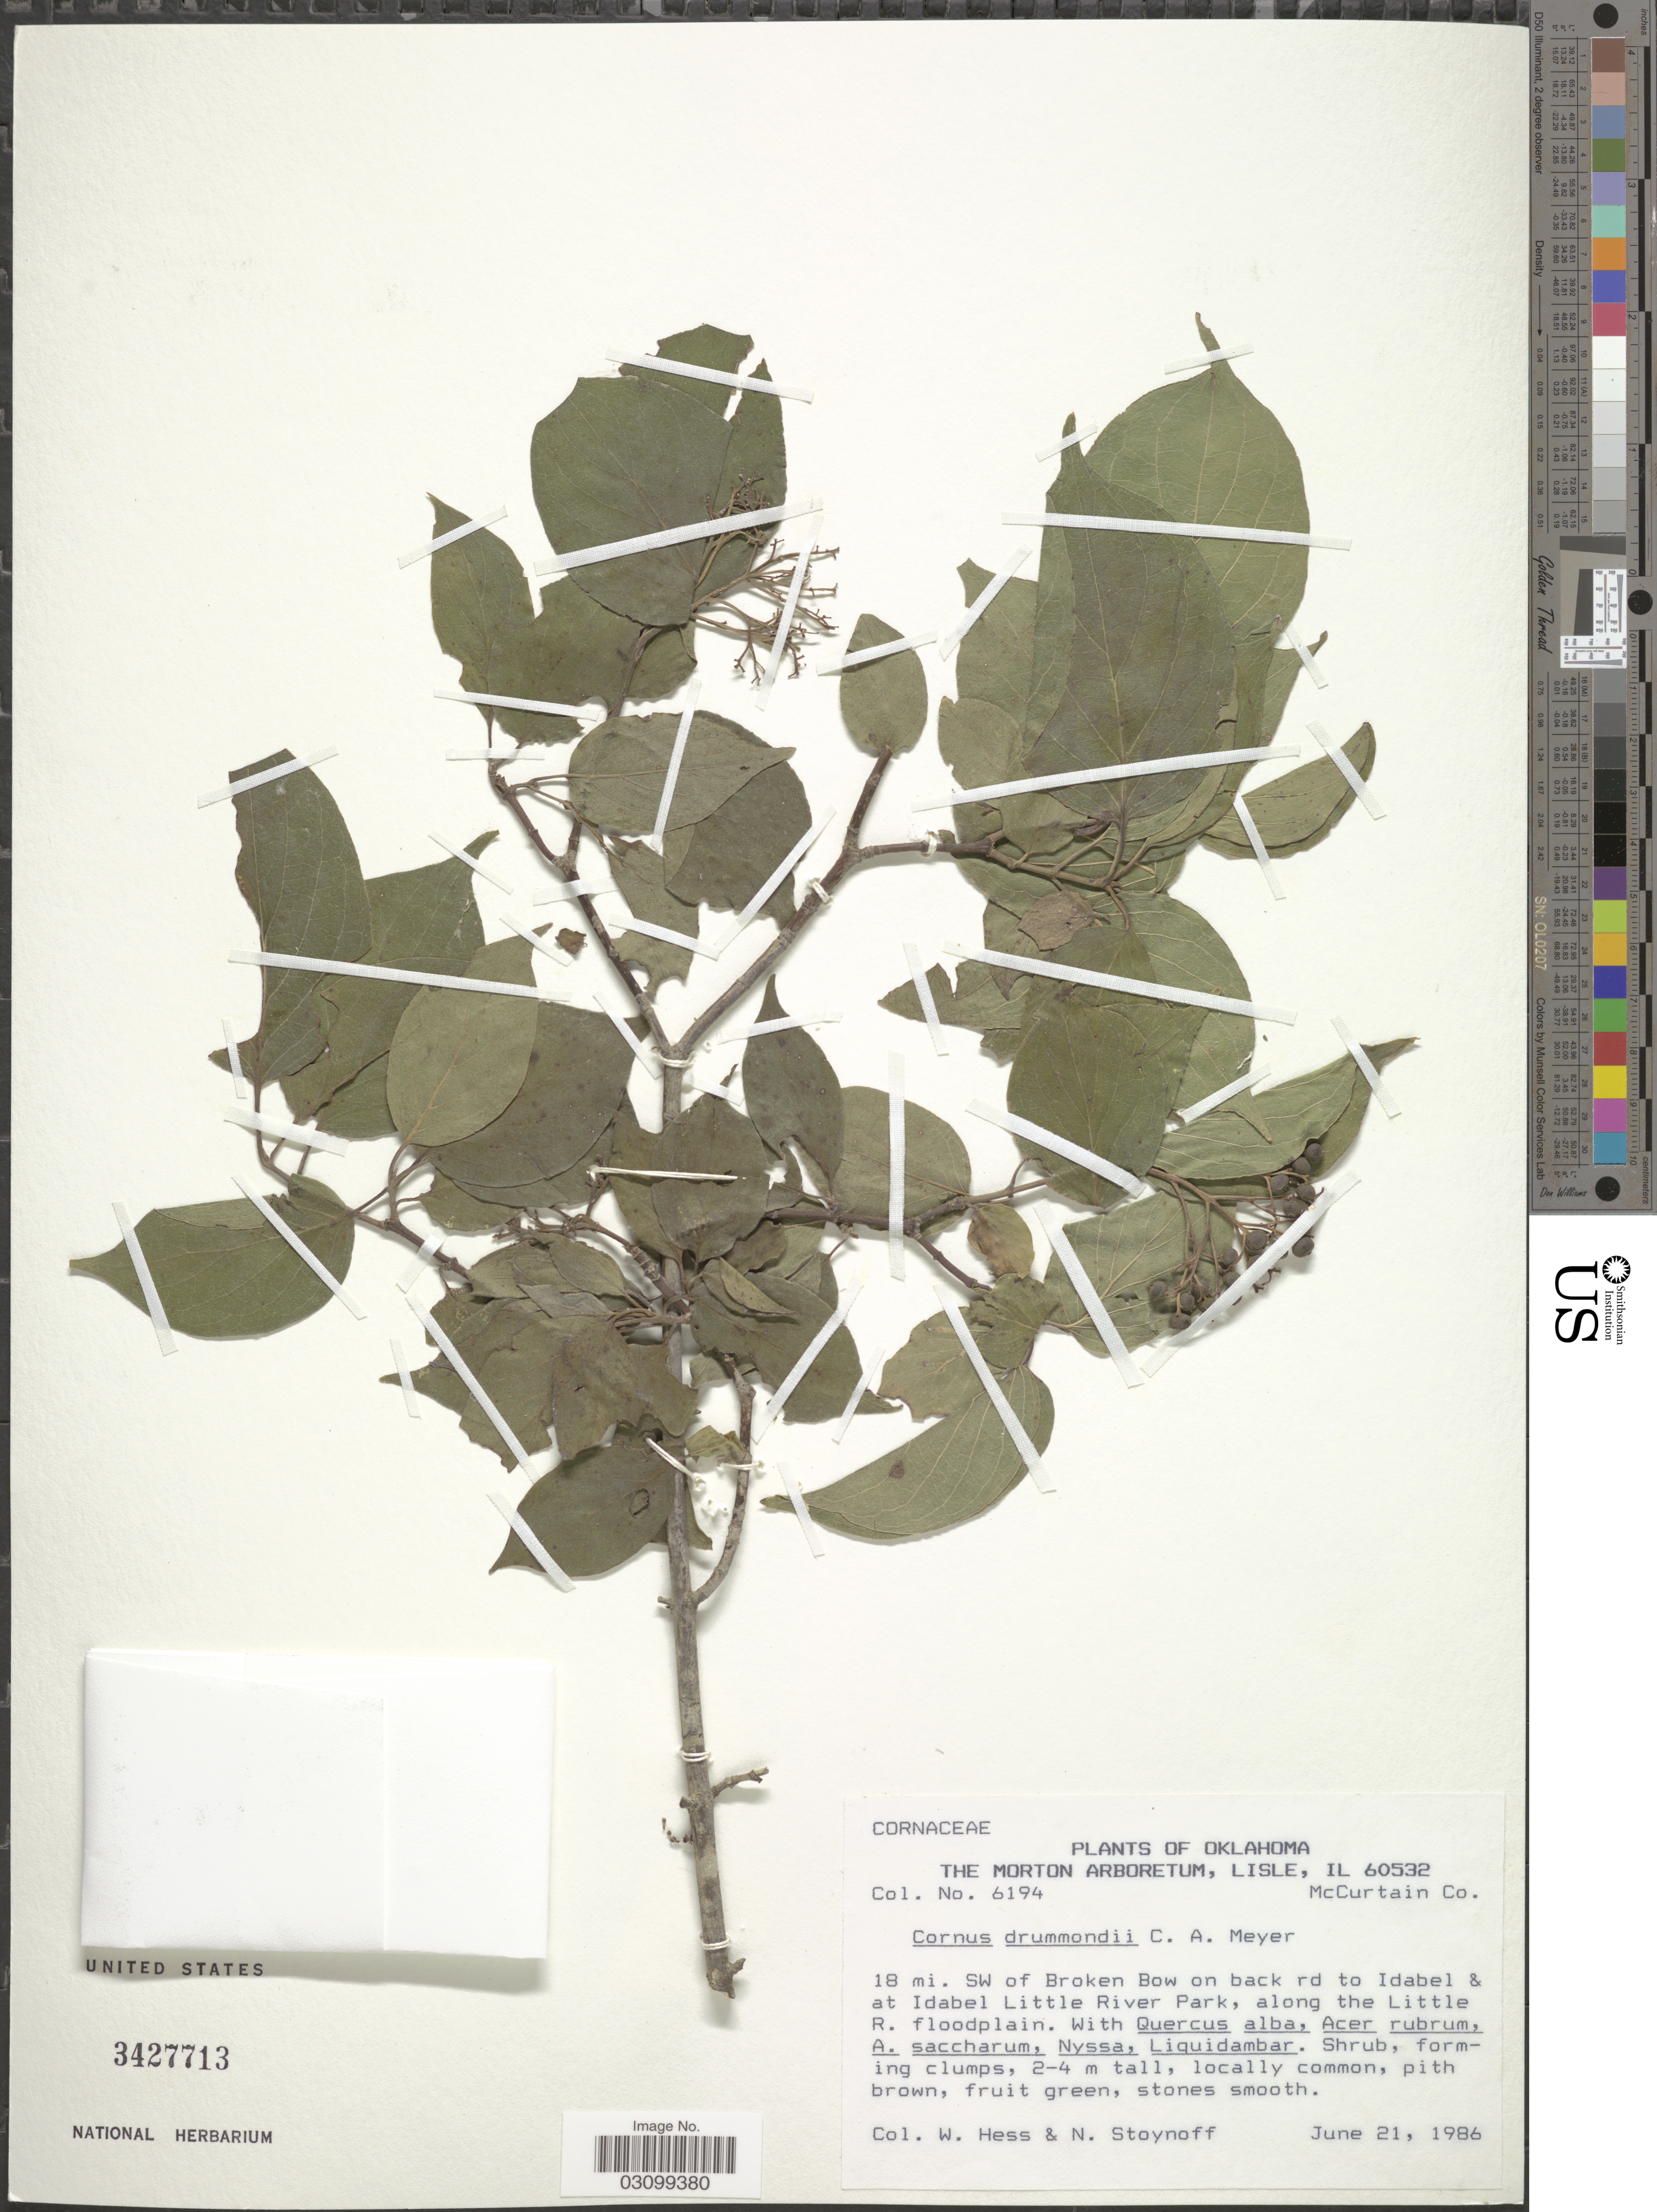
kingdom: Plantae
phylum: Tracheophyta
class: Magnoliopsida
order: Cornales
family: Cornaceae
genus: Cornus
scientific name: Cornus drummondii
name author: C.A. Mey.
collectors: W. Hess & N. Stoynoff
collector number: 6194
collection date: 1986-06-21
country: United States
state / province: Oklahoma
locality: McCurtain Co. 18 mi. SW of Broken Bow on back rd to Idabel & at Adibale Little River Park, along the Little R. floodplain.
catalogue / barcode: US 3427713